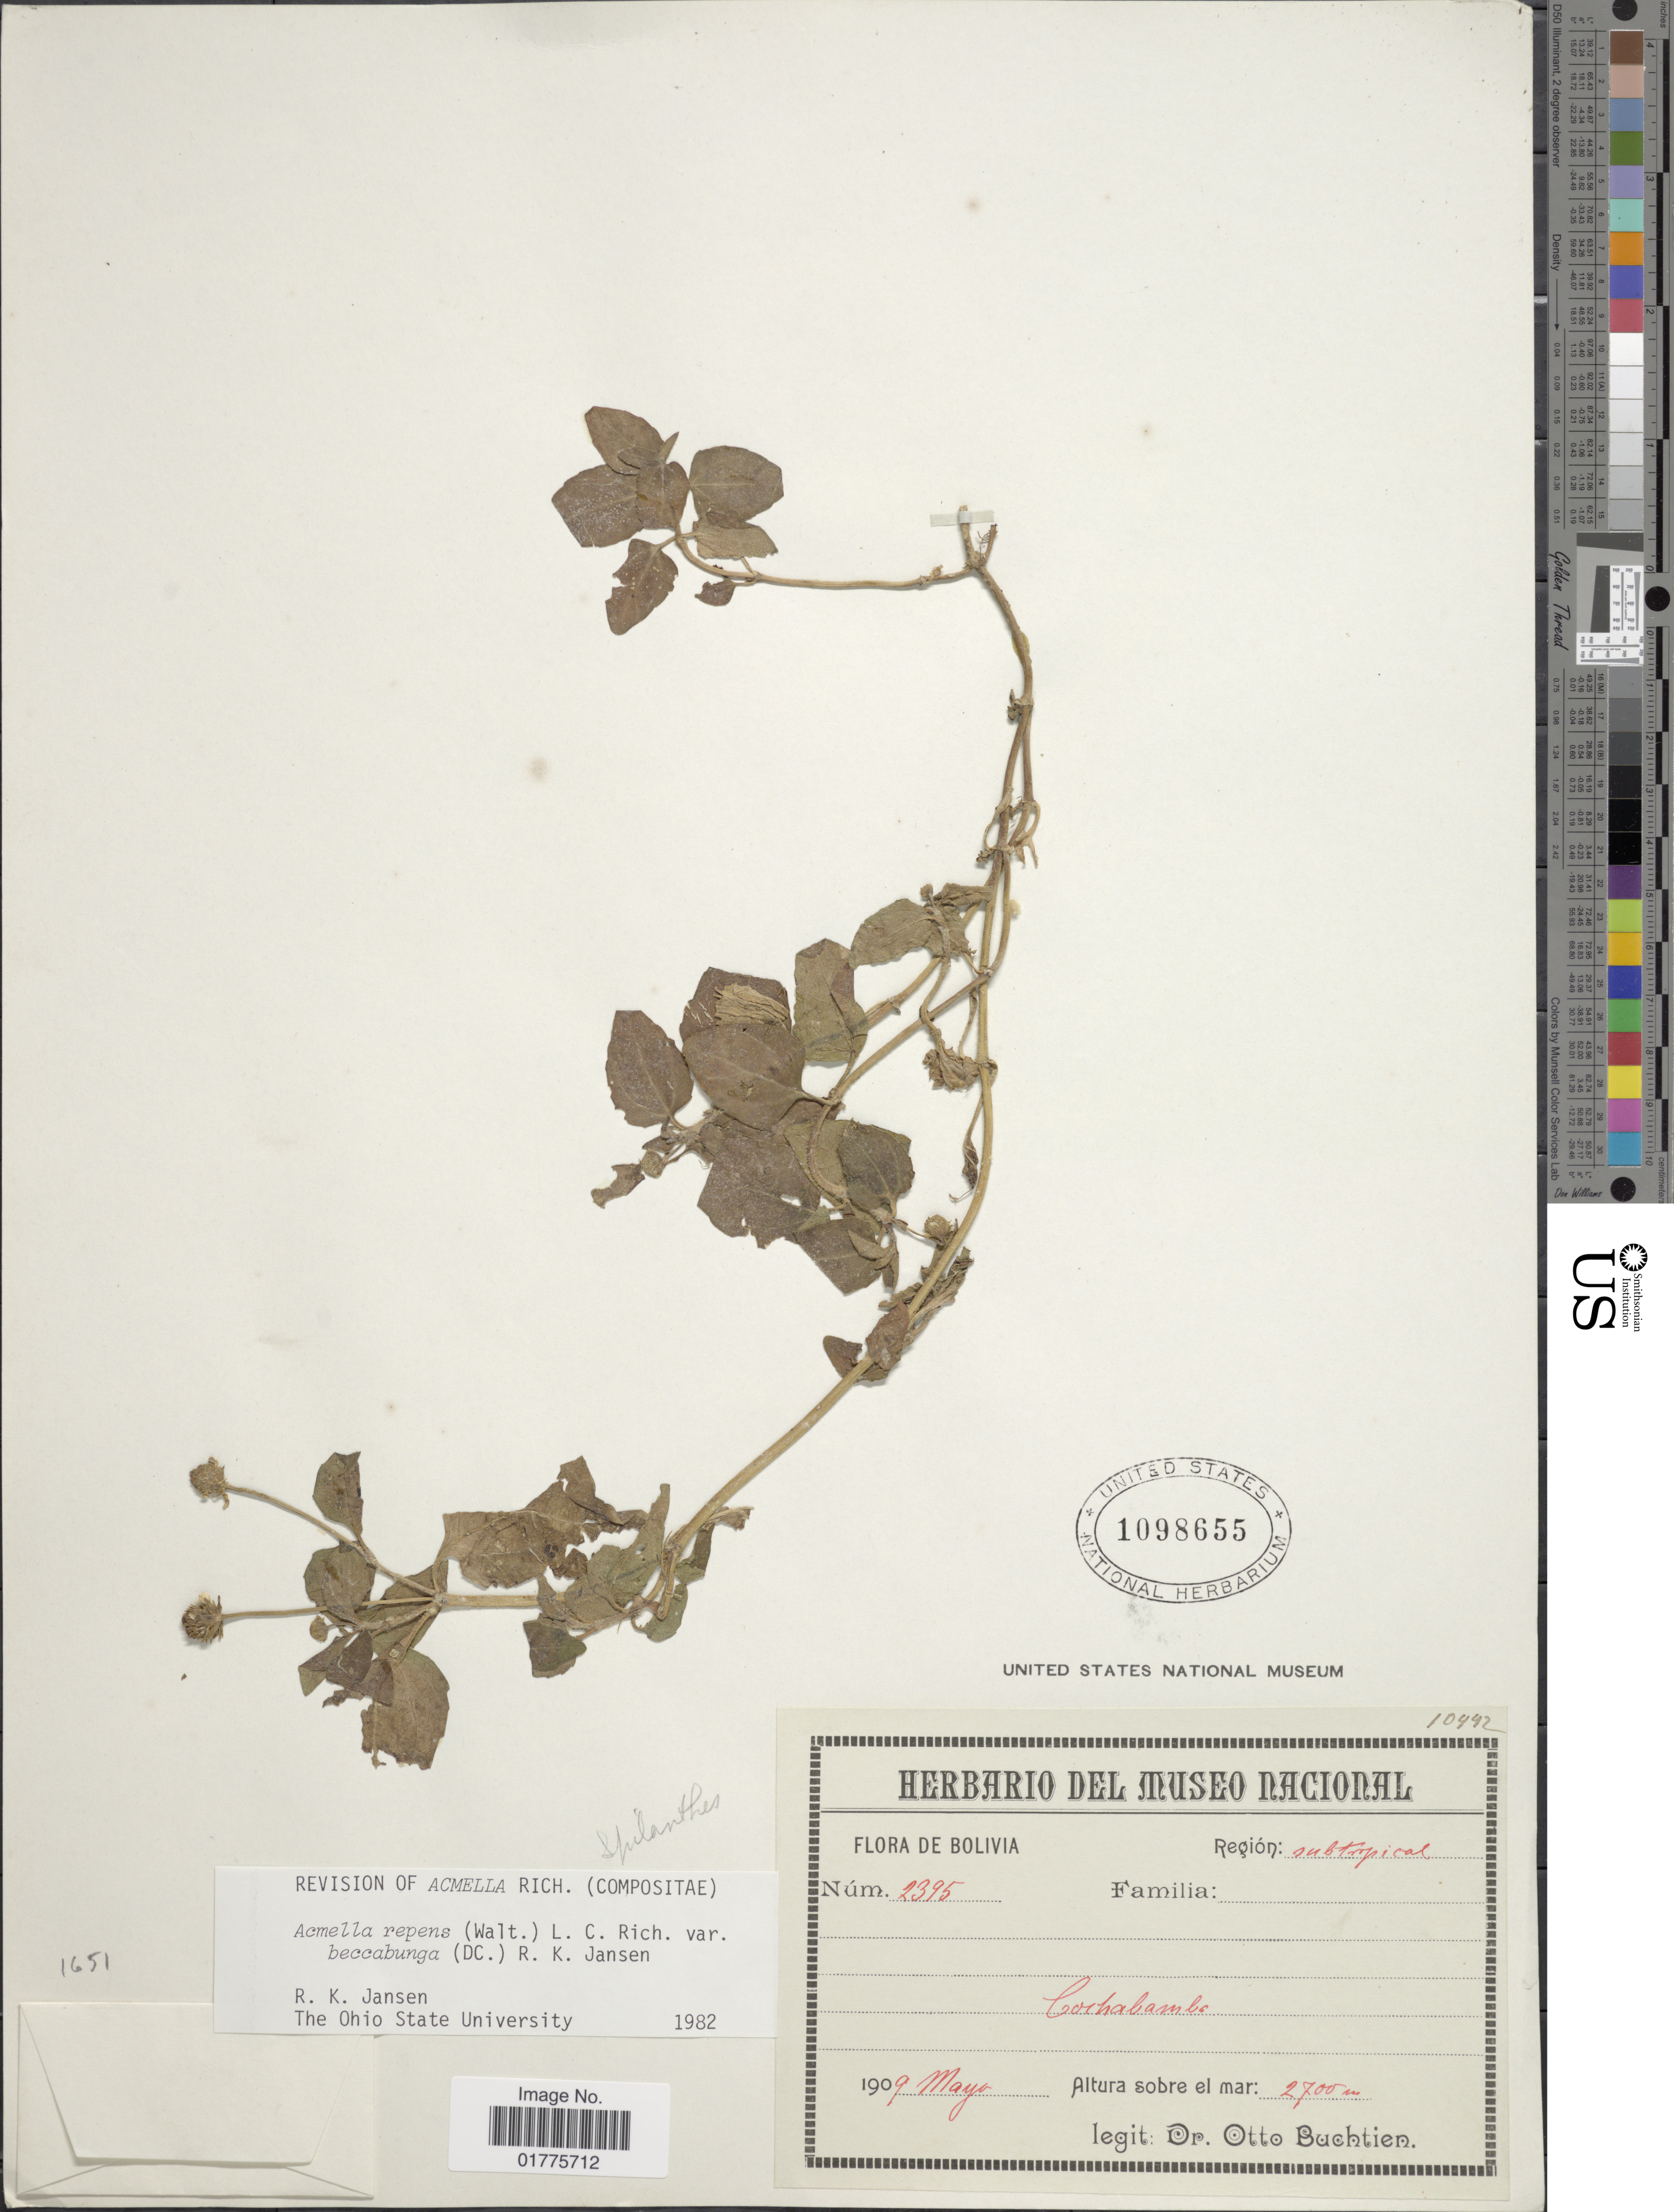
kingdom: Plantae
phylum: Tracheophyta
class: Magnoliopsida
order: Asterales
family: Asteraceae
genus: Acmella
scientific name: Acmella repens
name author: (Walter) Rich.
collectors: O. Buchtien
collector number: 295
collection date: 1909-05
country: Bolivia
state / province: Cochabamba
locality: Subtropical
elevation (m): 2700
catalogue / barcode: US 1098655